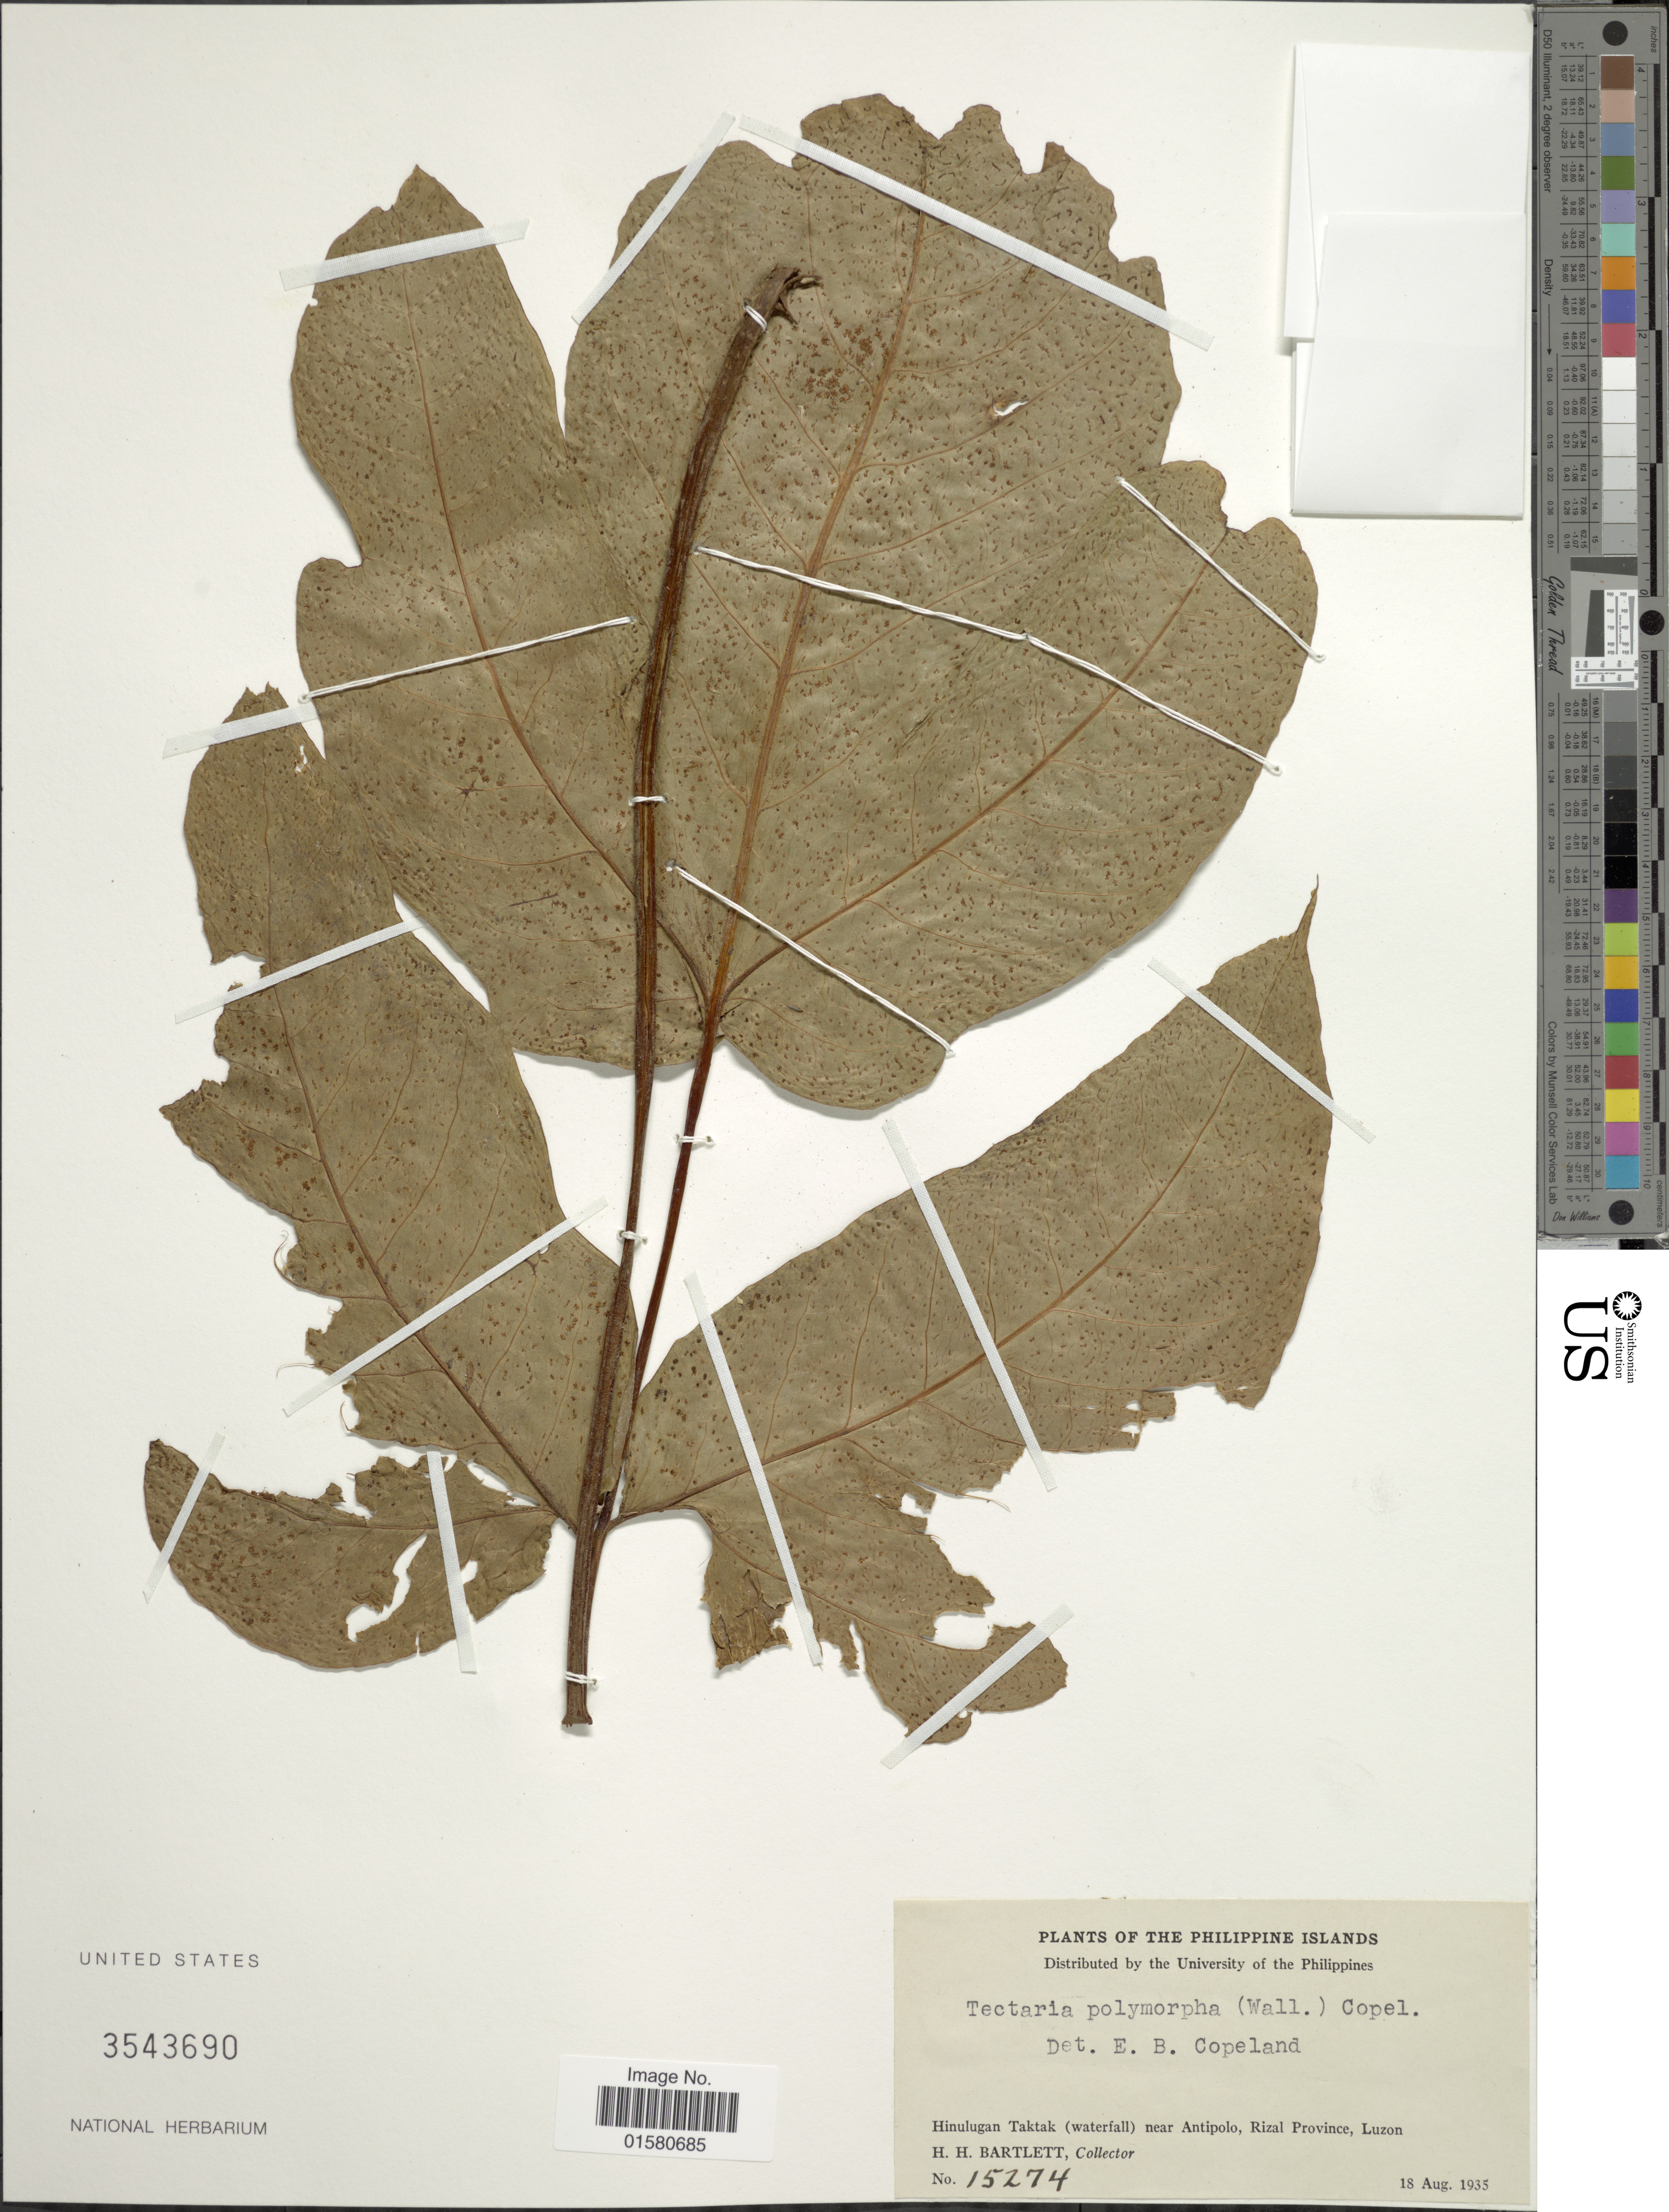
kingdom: Plantae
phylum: Tracheophyta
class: Polypodiopsida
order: Polypodiales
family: Tectariaceae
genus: Tectaria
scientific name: Tectaria angulata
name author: (Willd.) Copel.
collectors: H. H. Bartlett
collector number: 15274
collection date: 1935-08-18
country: Philippines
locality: Hinulugan Taktak (waterfall) near Antipolo, Rizal Province, Luzon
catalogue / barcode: US 3543690